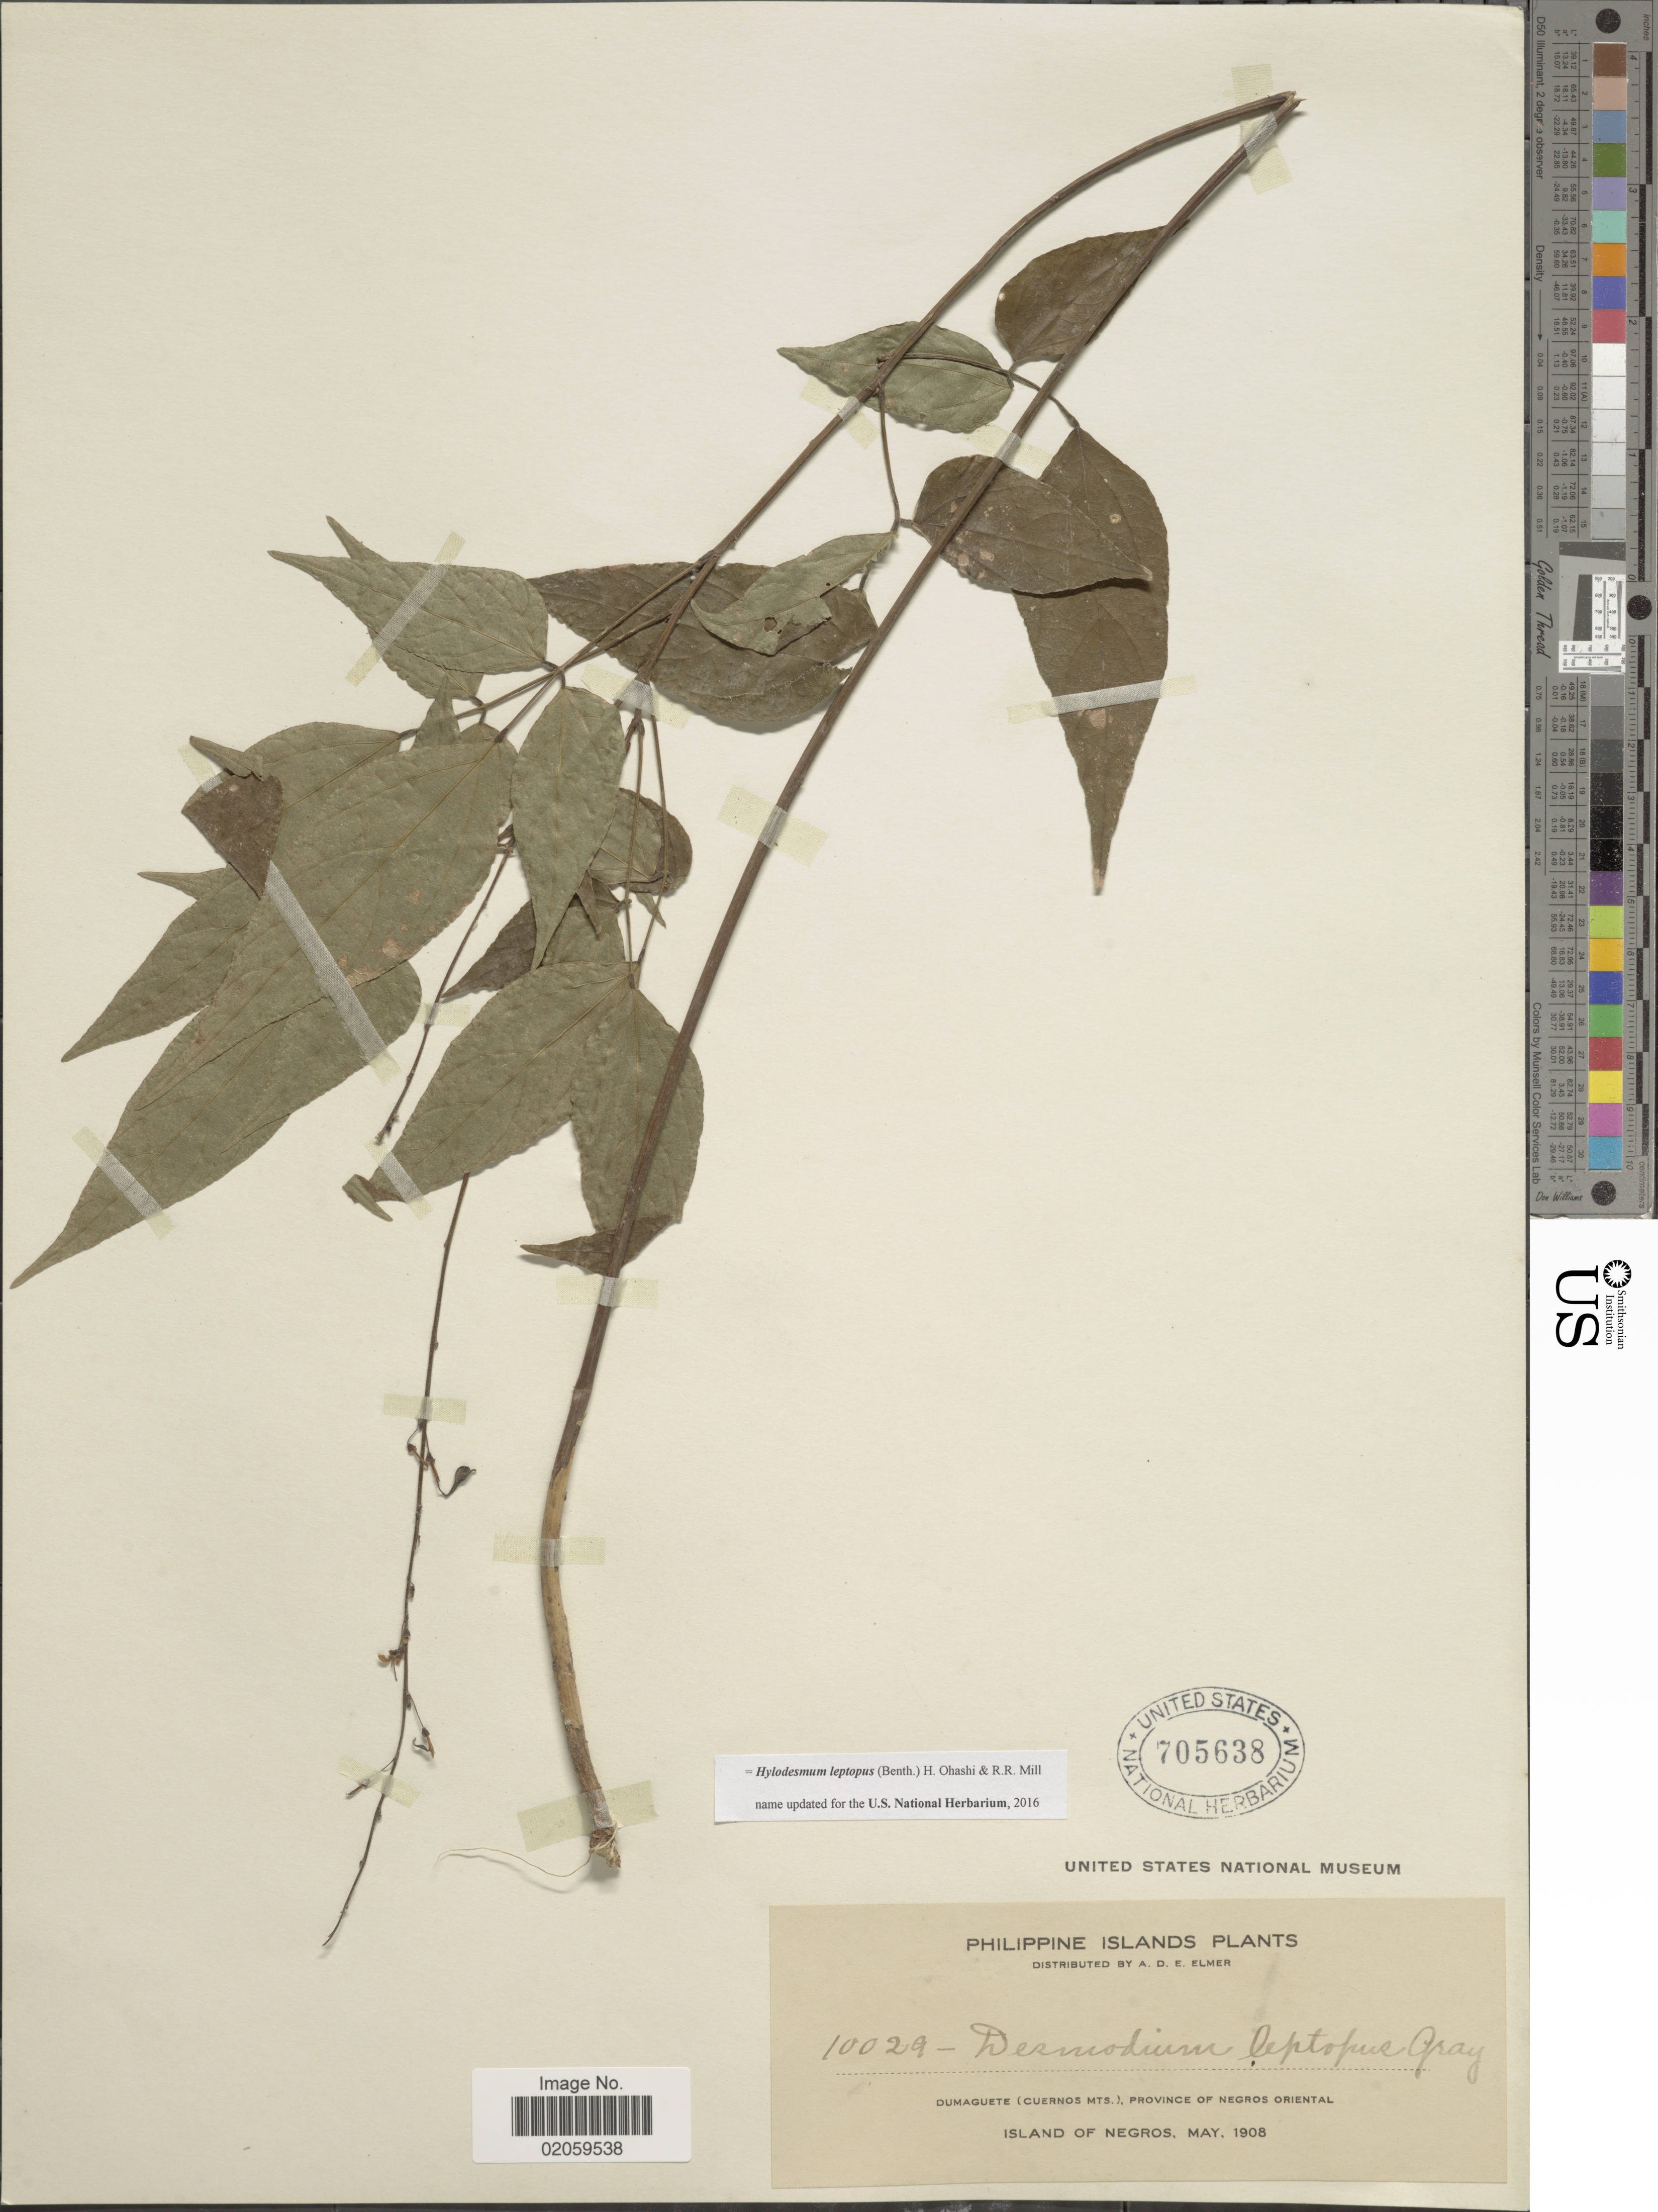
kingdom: Plantae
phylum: Tracheophyta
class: Magnoliopsida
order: Fabales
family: Fabaceae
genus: Hylodesmum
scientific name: Hylodesmum leptopus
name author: (A. Gray ex Benth.) H. Ohashi & R.R. Mill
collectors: A. D. E. Elmer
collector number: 10029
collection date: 1908-05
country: Philippines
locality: Philippine Islands, Dumaguete (Cuernos Mts.), Province of Negros Oriental, Island of Negros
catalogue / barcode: US 705638